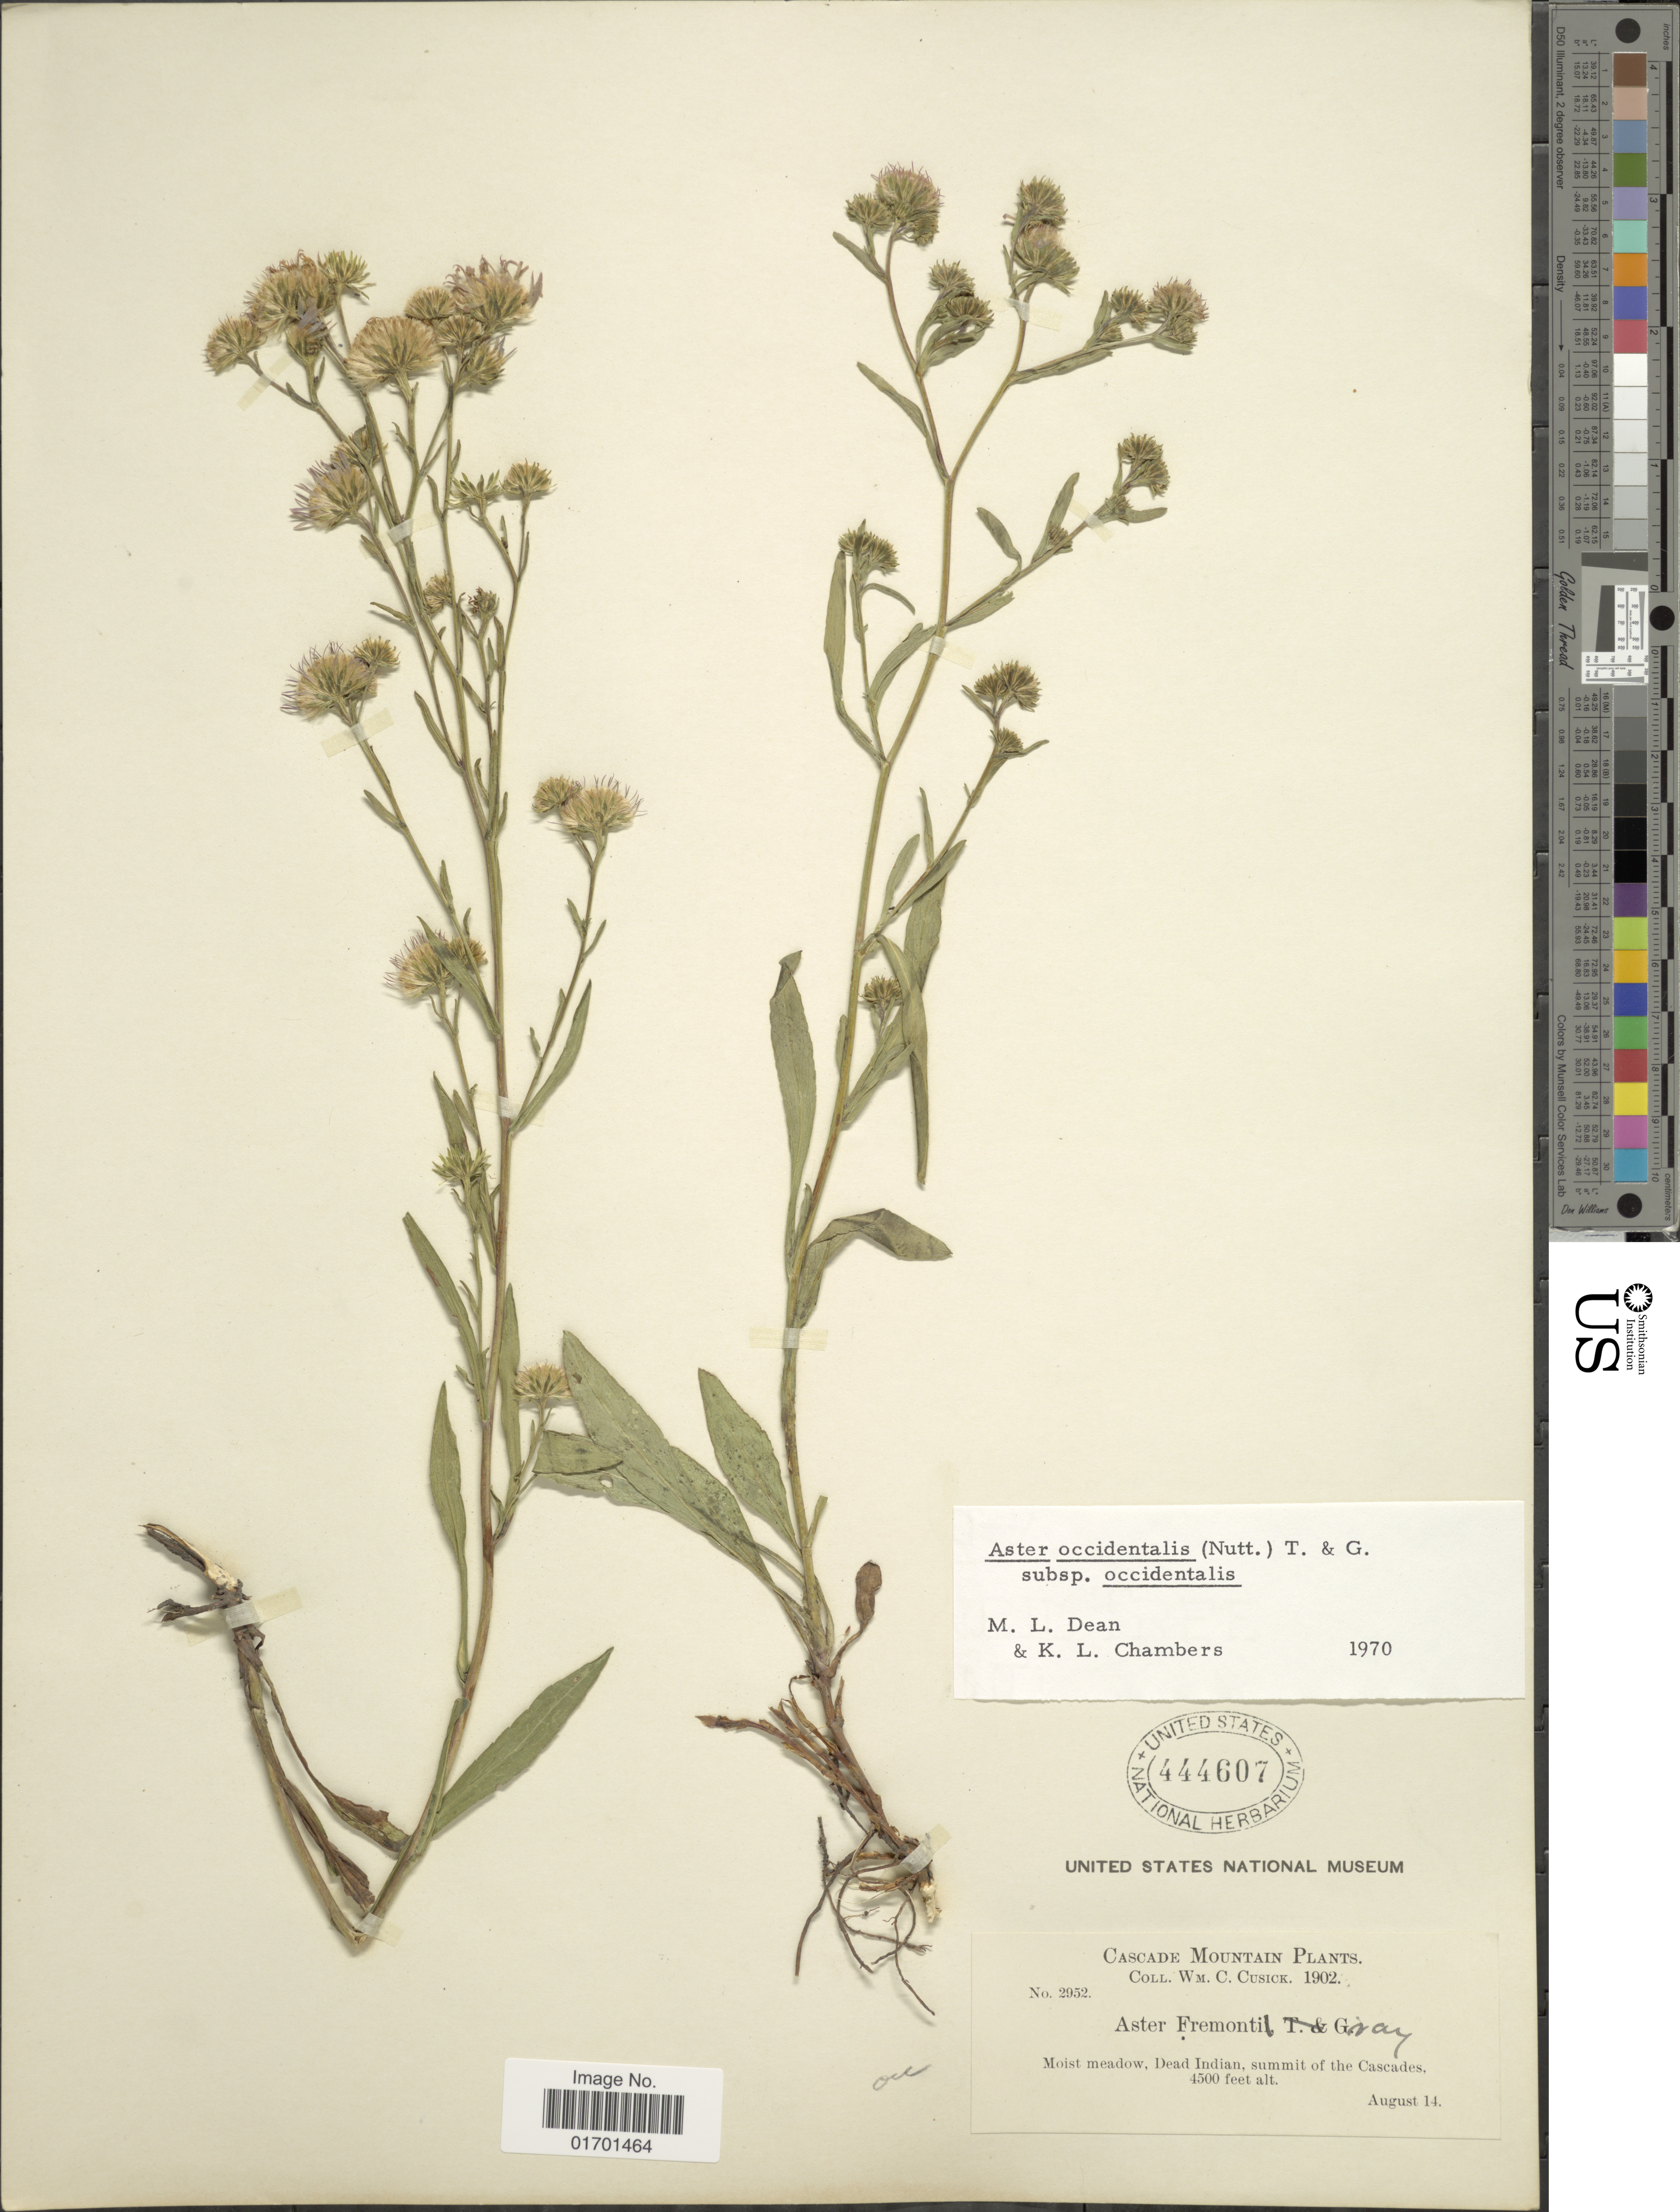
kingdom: Plantae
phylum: Tracheophyta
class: Magnoliopsida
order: Asterales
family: Asteraceae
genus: Symphyotrichum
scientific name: Symphyotrichum spathulatum var. spathulatum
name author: (Lindl.) G.L. Nesom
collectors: W. C. Cusick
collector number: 2952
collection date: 1902-08-14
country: United States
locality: Cascade Mountain Plants, Moist meadow, Dead Indian, summit of the Cascades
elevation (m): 1372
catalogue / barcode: US 444607